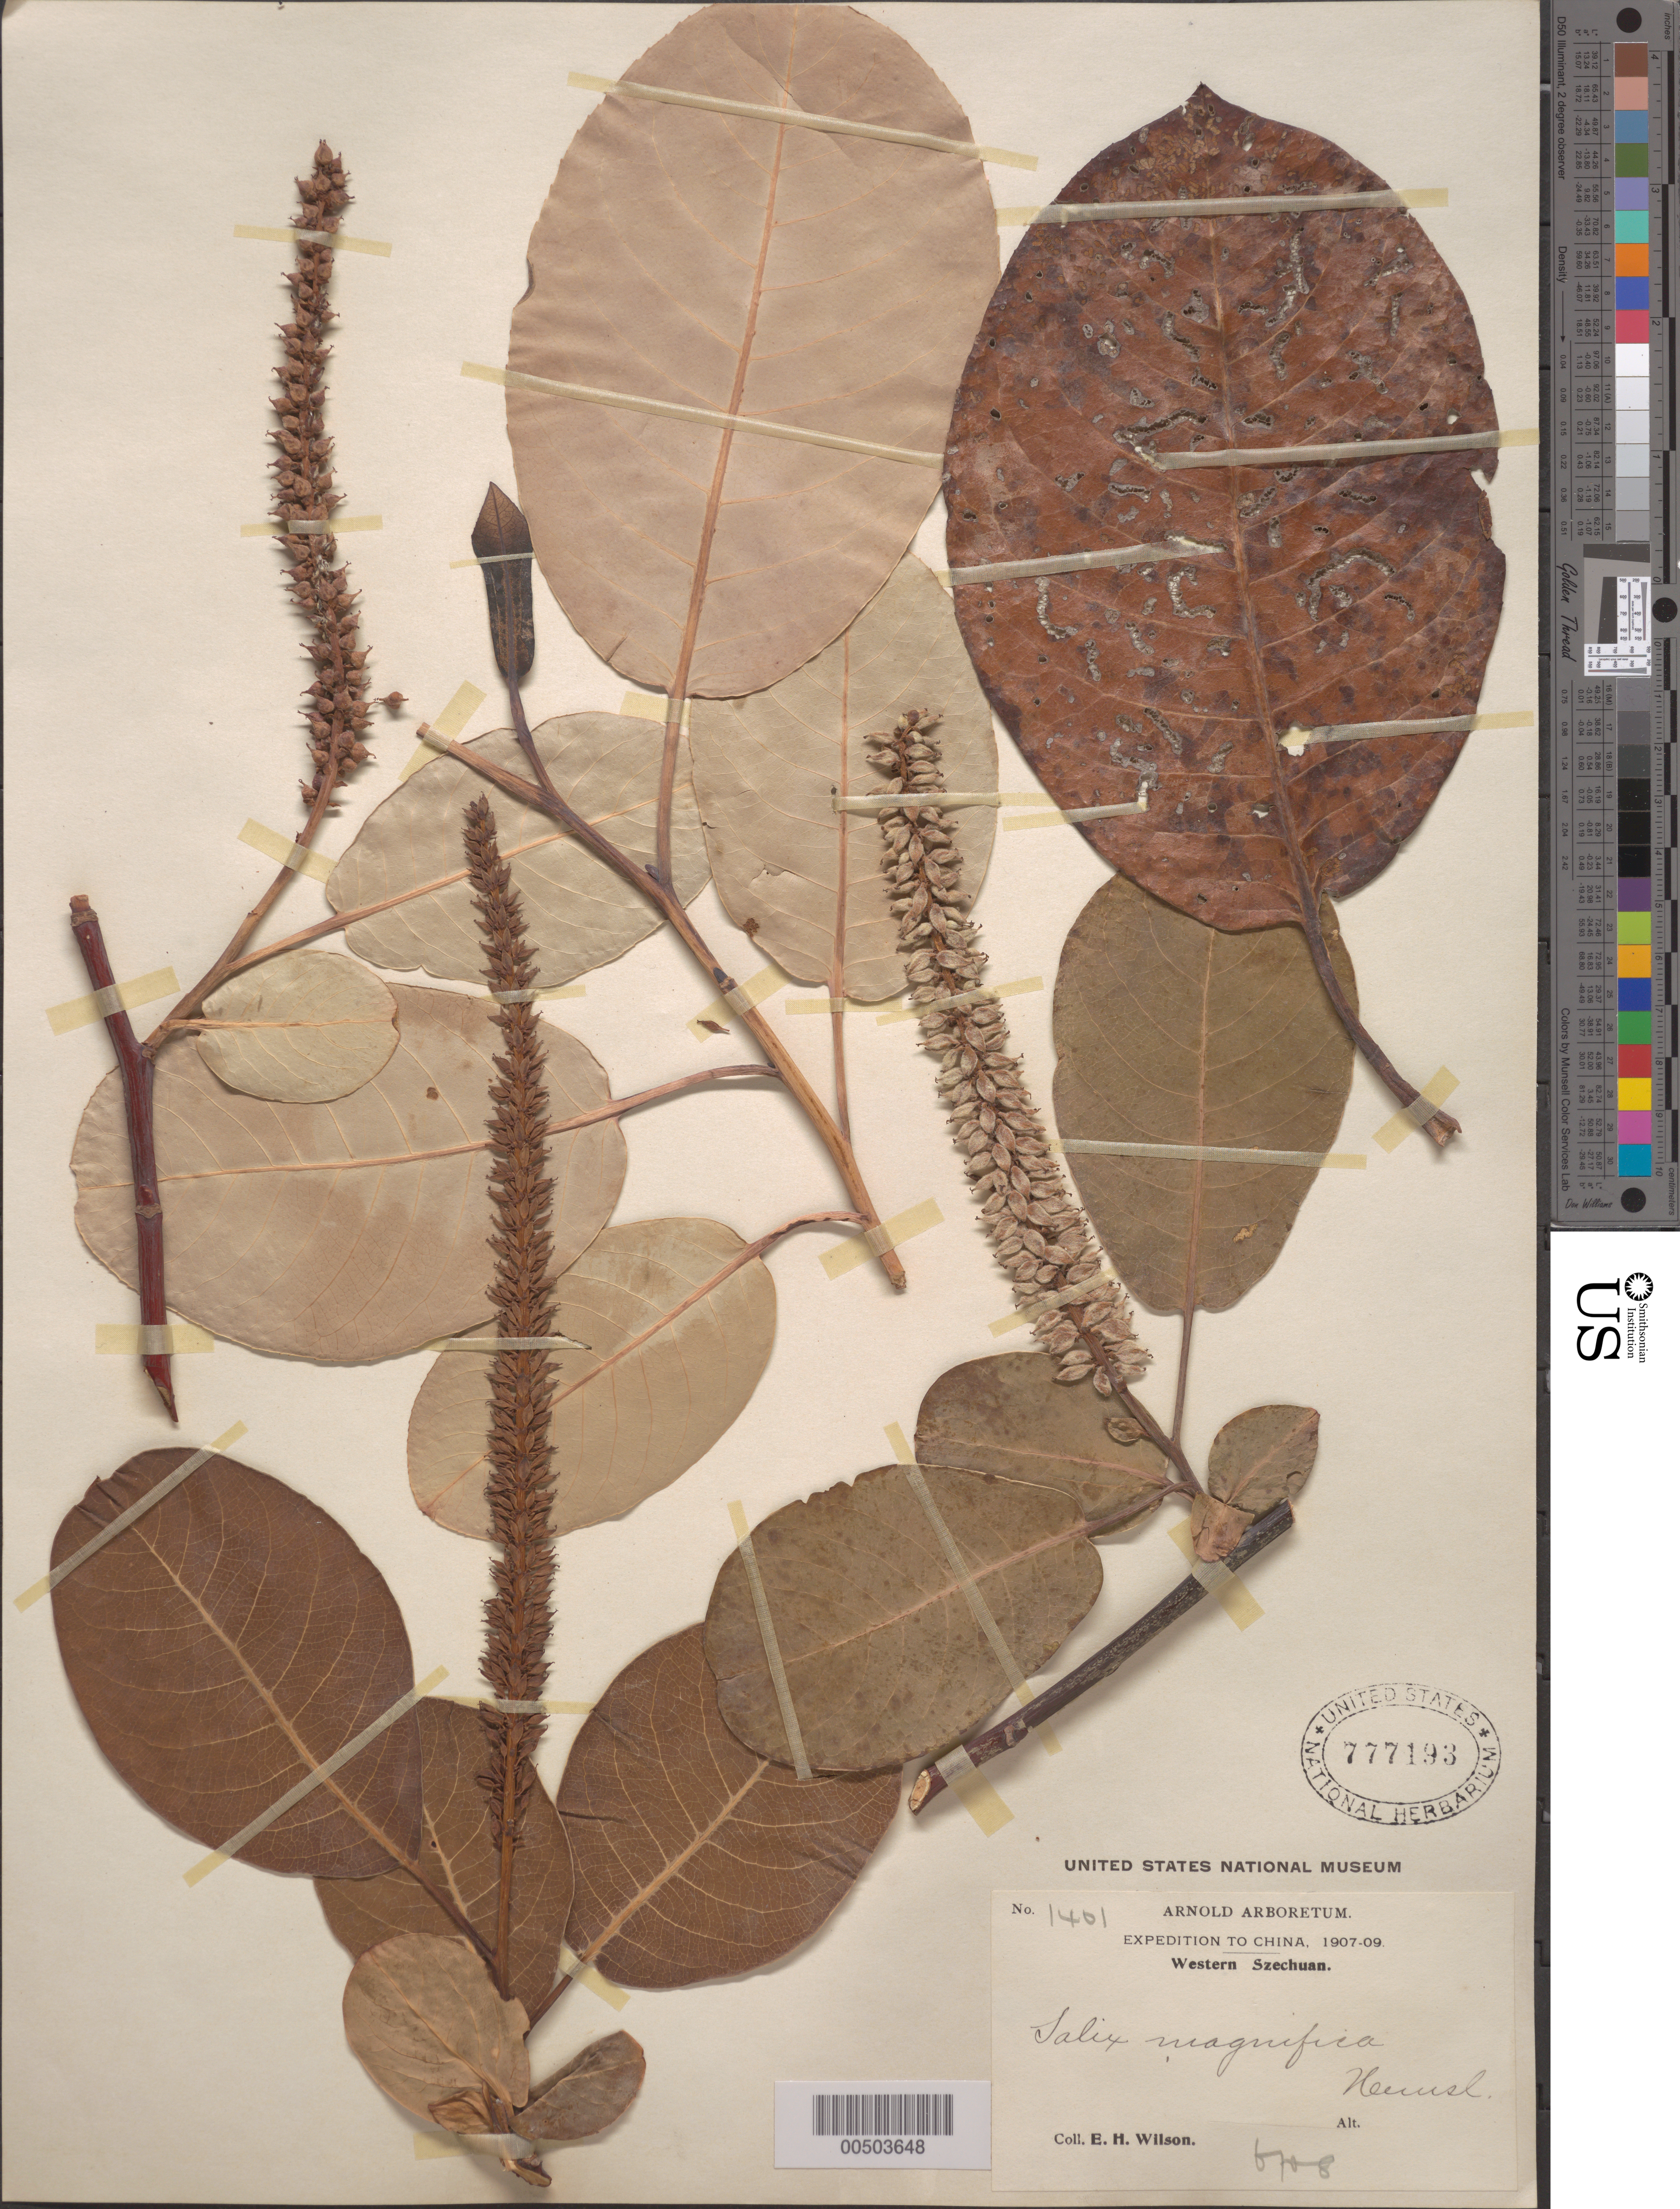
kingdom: Plantae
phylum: Tracheophyta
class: Magnoliopsida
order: Malpighiales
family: Salicaceae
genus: Salix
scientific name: Salix magnifica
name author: Hemsl.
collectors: E. H. Wilson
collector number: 1401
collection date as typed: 1907 to -- --- 1909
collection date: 1907/1909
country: China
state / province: Sichuan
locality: Western Szechuan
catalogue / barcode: US 777193